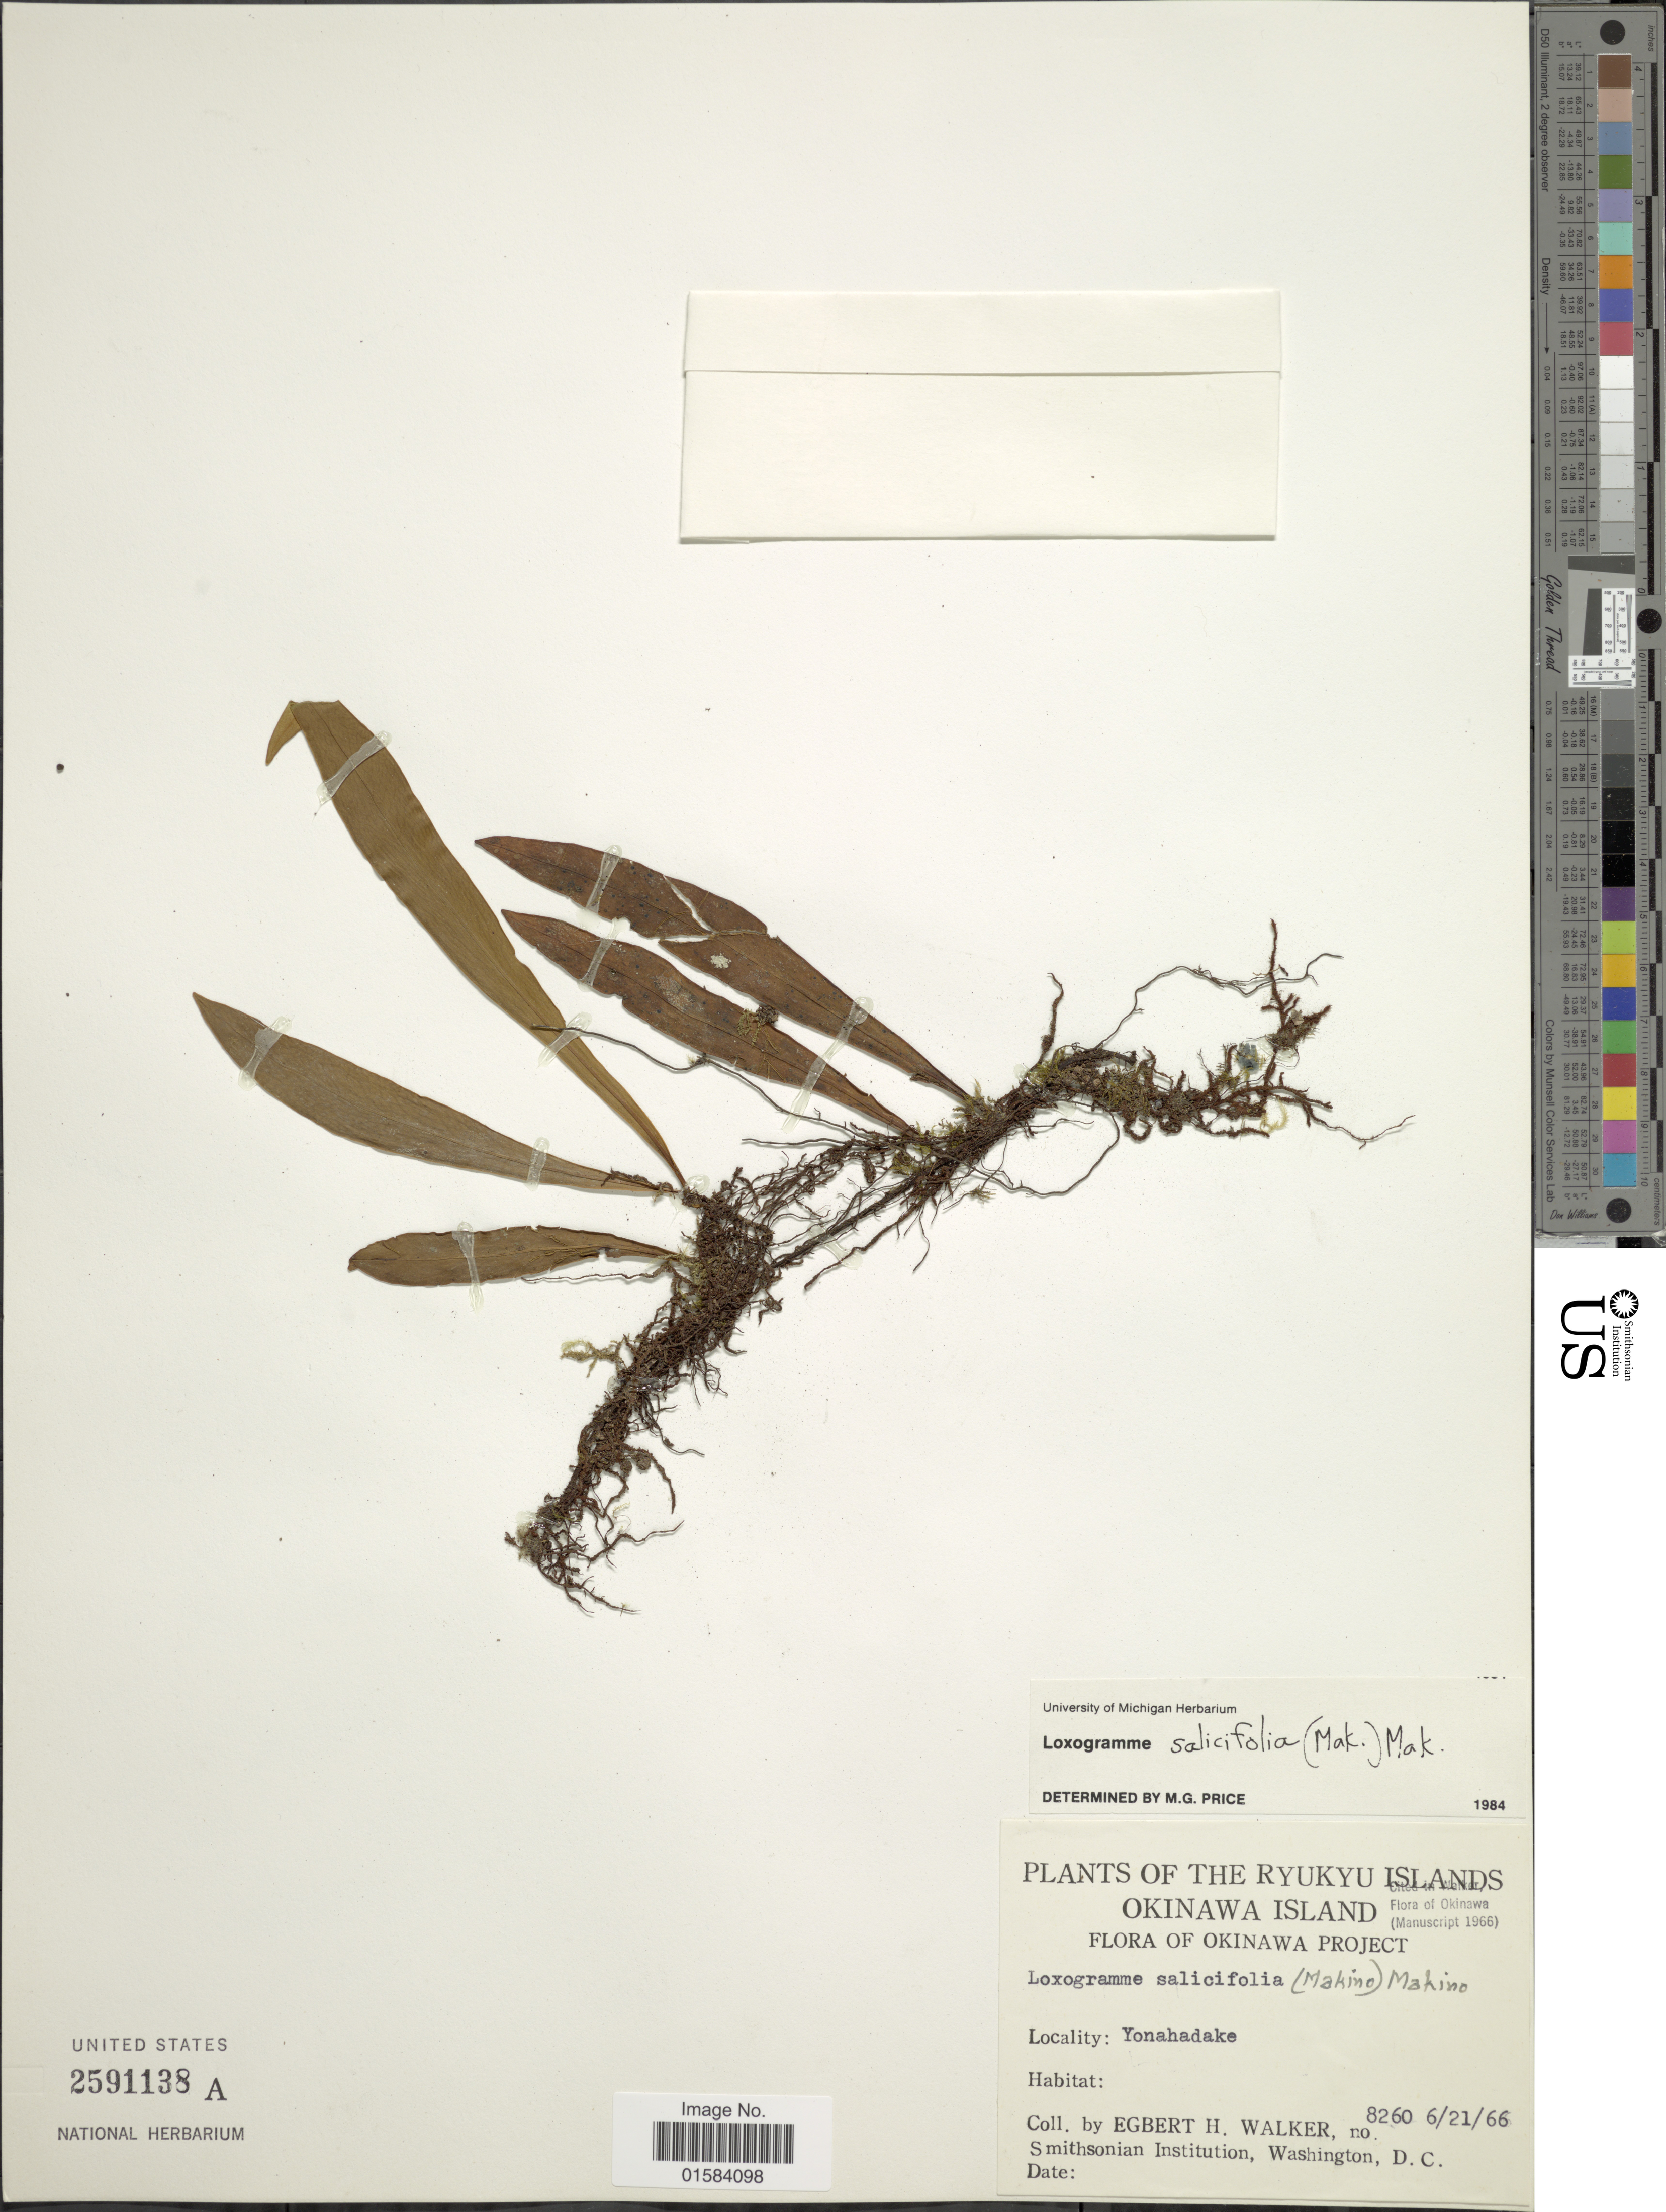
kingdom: Plantae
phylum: Tracheophyta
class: Polypodiopsida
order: Polypodiales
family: Polypodiaceae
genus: Loxogramme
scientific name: Loxogramme salicifolia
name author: (Makino) Makino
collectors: E. H. Walker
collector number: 8260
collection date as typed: Transcribed d/m/y: 21/6/66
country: Japan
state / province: Okinawa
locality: The Ryukyu Islands, Okinawa Islands, Okinawa Project, Yonahadake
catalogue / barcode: US 2591138A